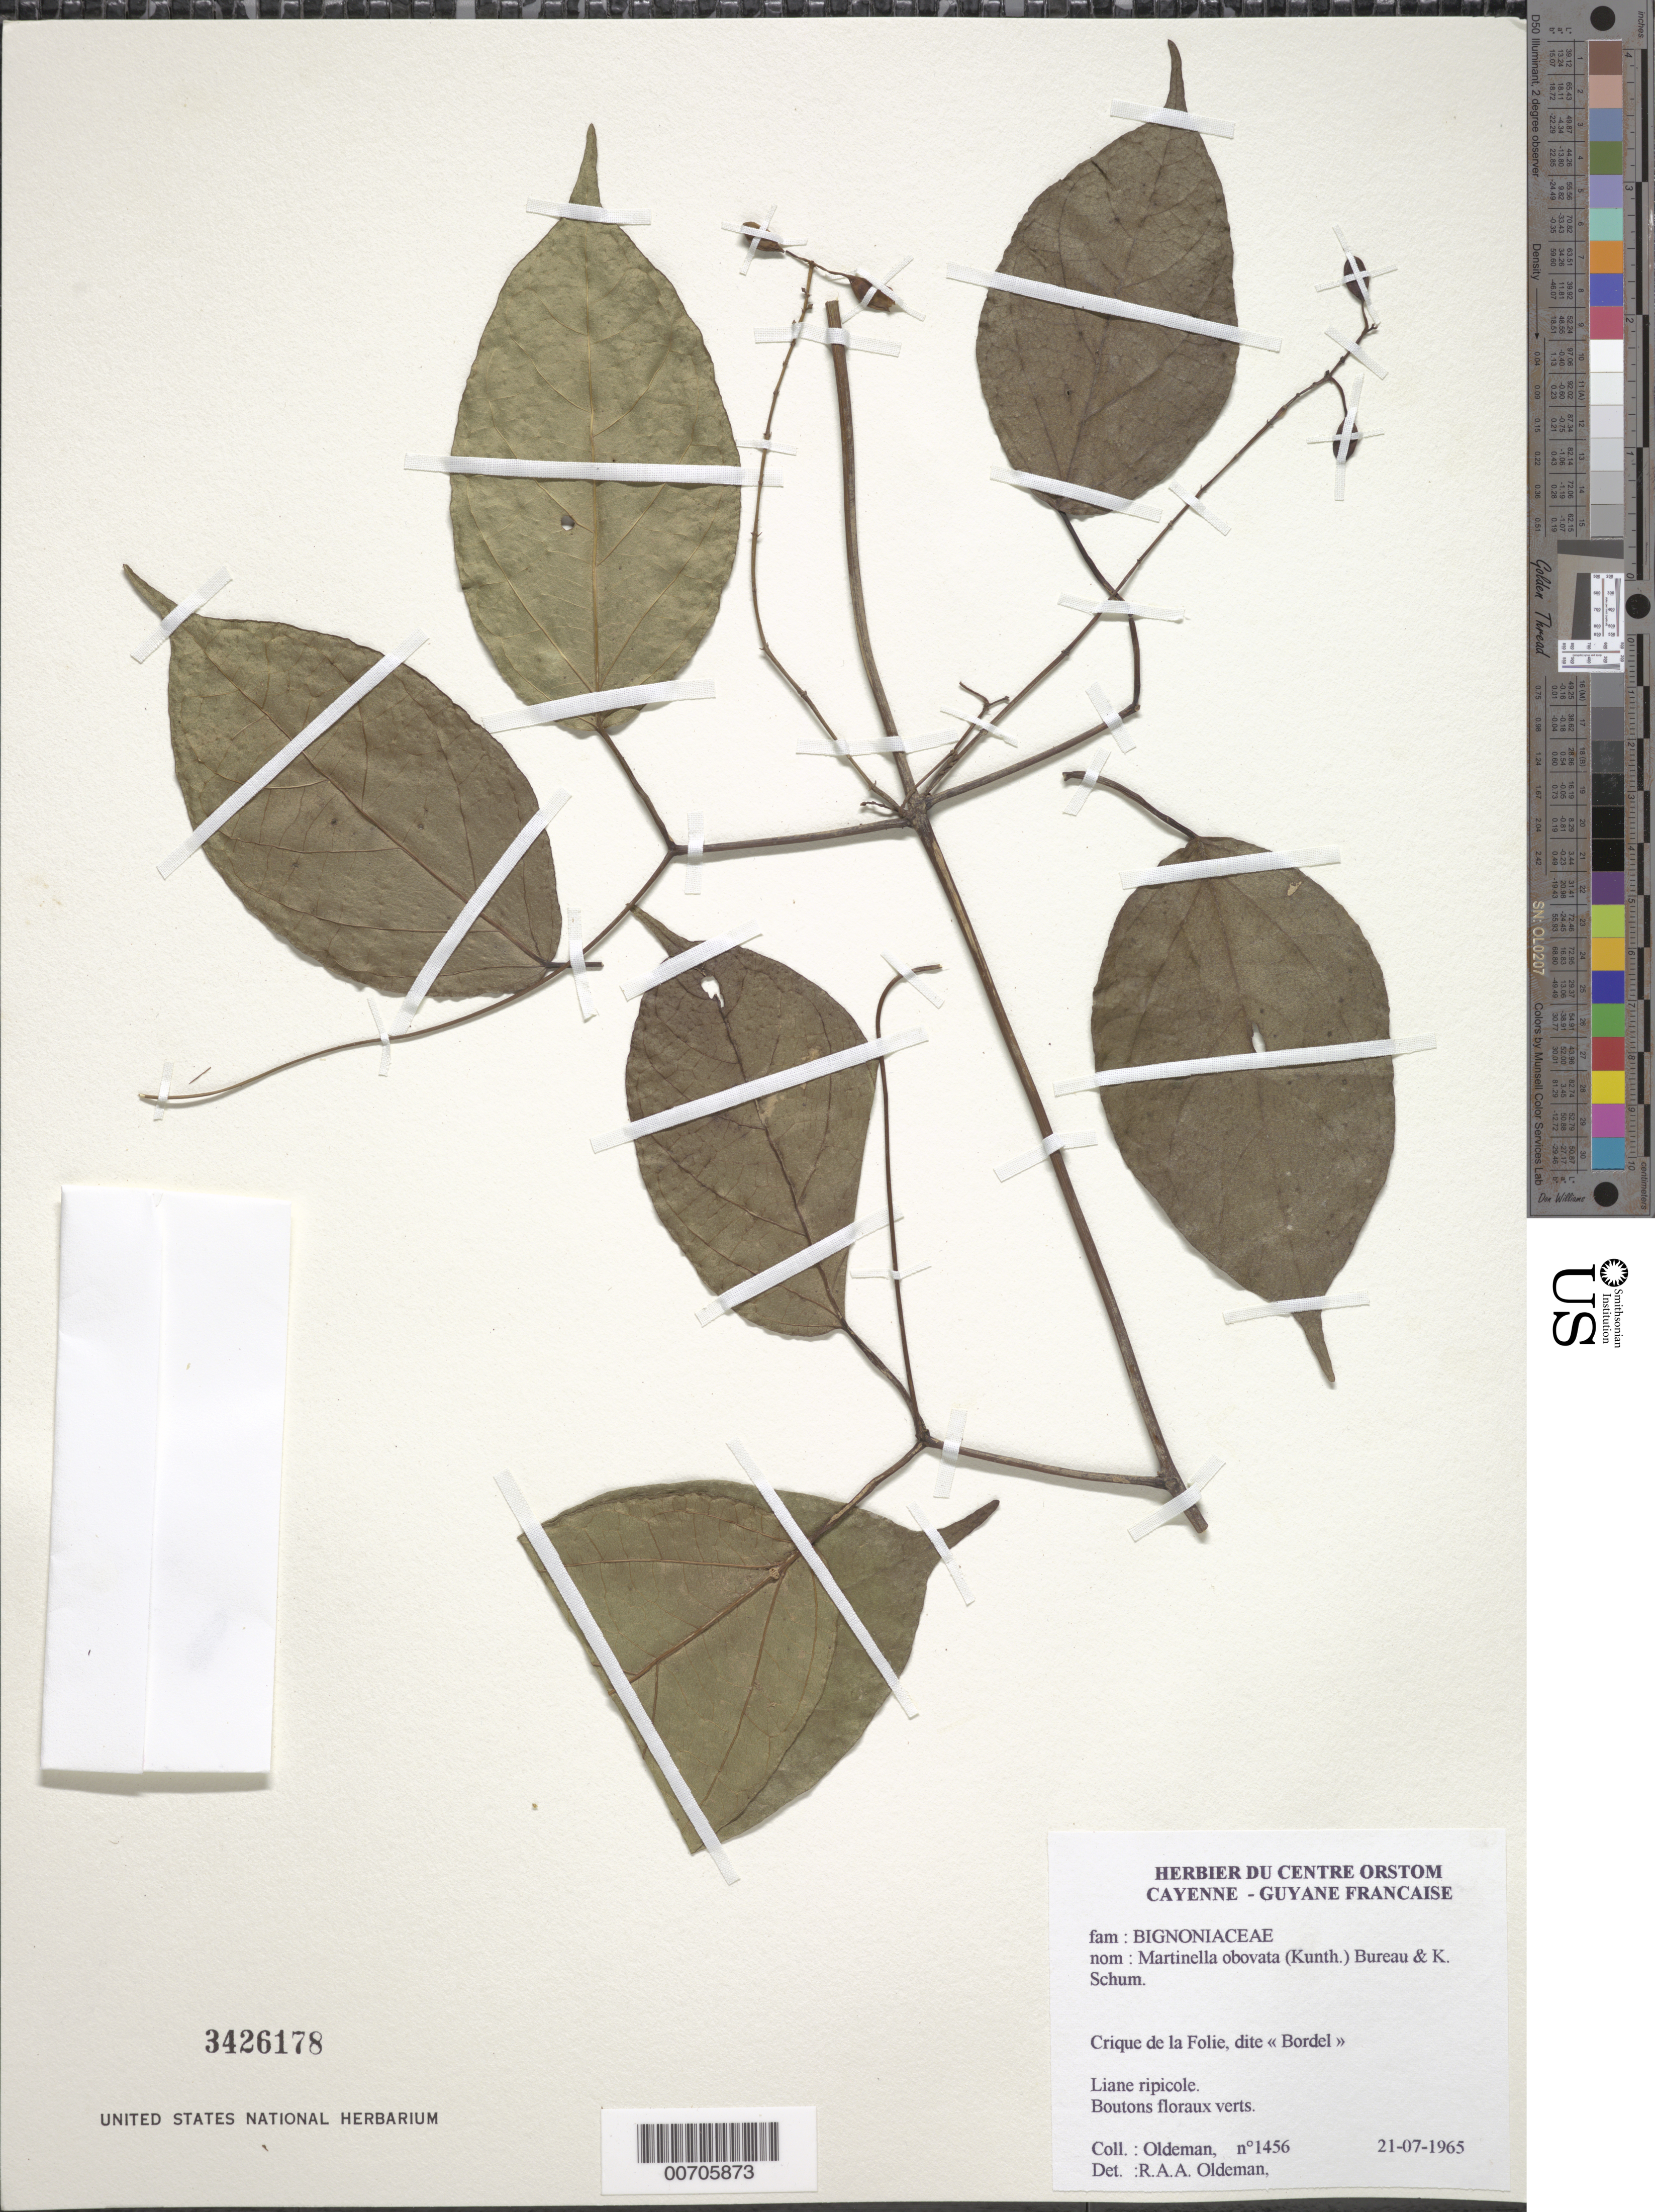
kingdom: Plantae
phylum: Tracheophyta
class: Magnoliopsida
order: Lamiales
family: Bignoniaceae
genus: Martinella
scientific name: Martinella obovata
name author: (Kunth) Bureau & K. Schum.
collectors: R. Oldeman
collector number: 1456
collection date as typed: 21-Jul-65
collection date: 1965-07-21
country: French Guiana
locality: Crique de la Folie, dite "Bordel"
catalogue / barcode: US 3426178